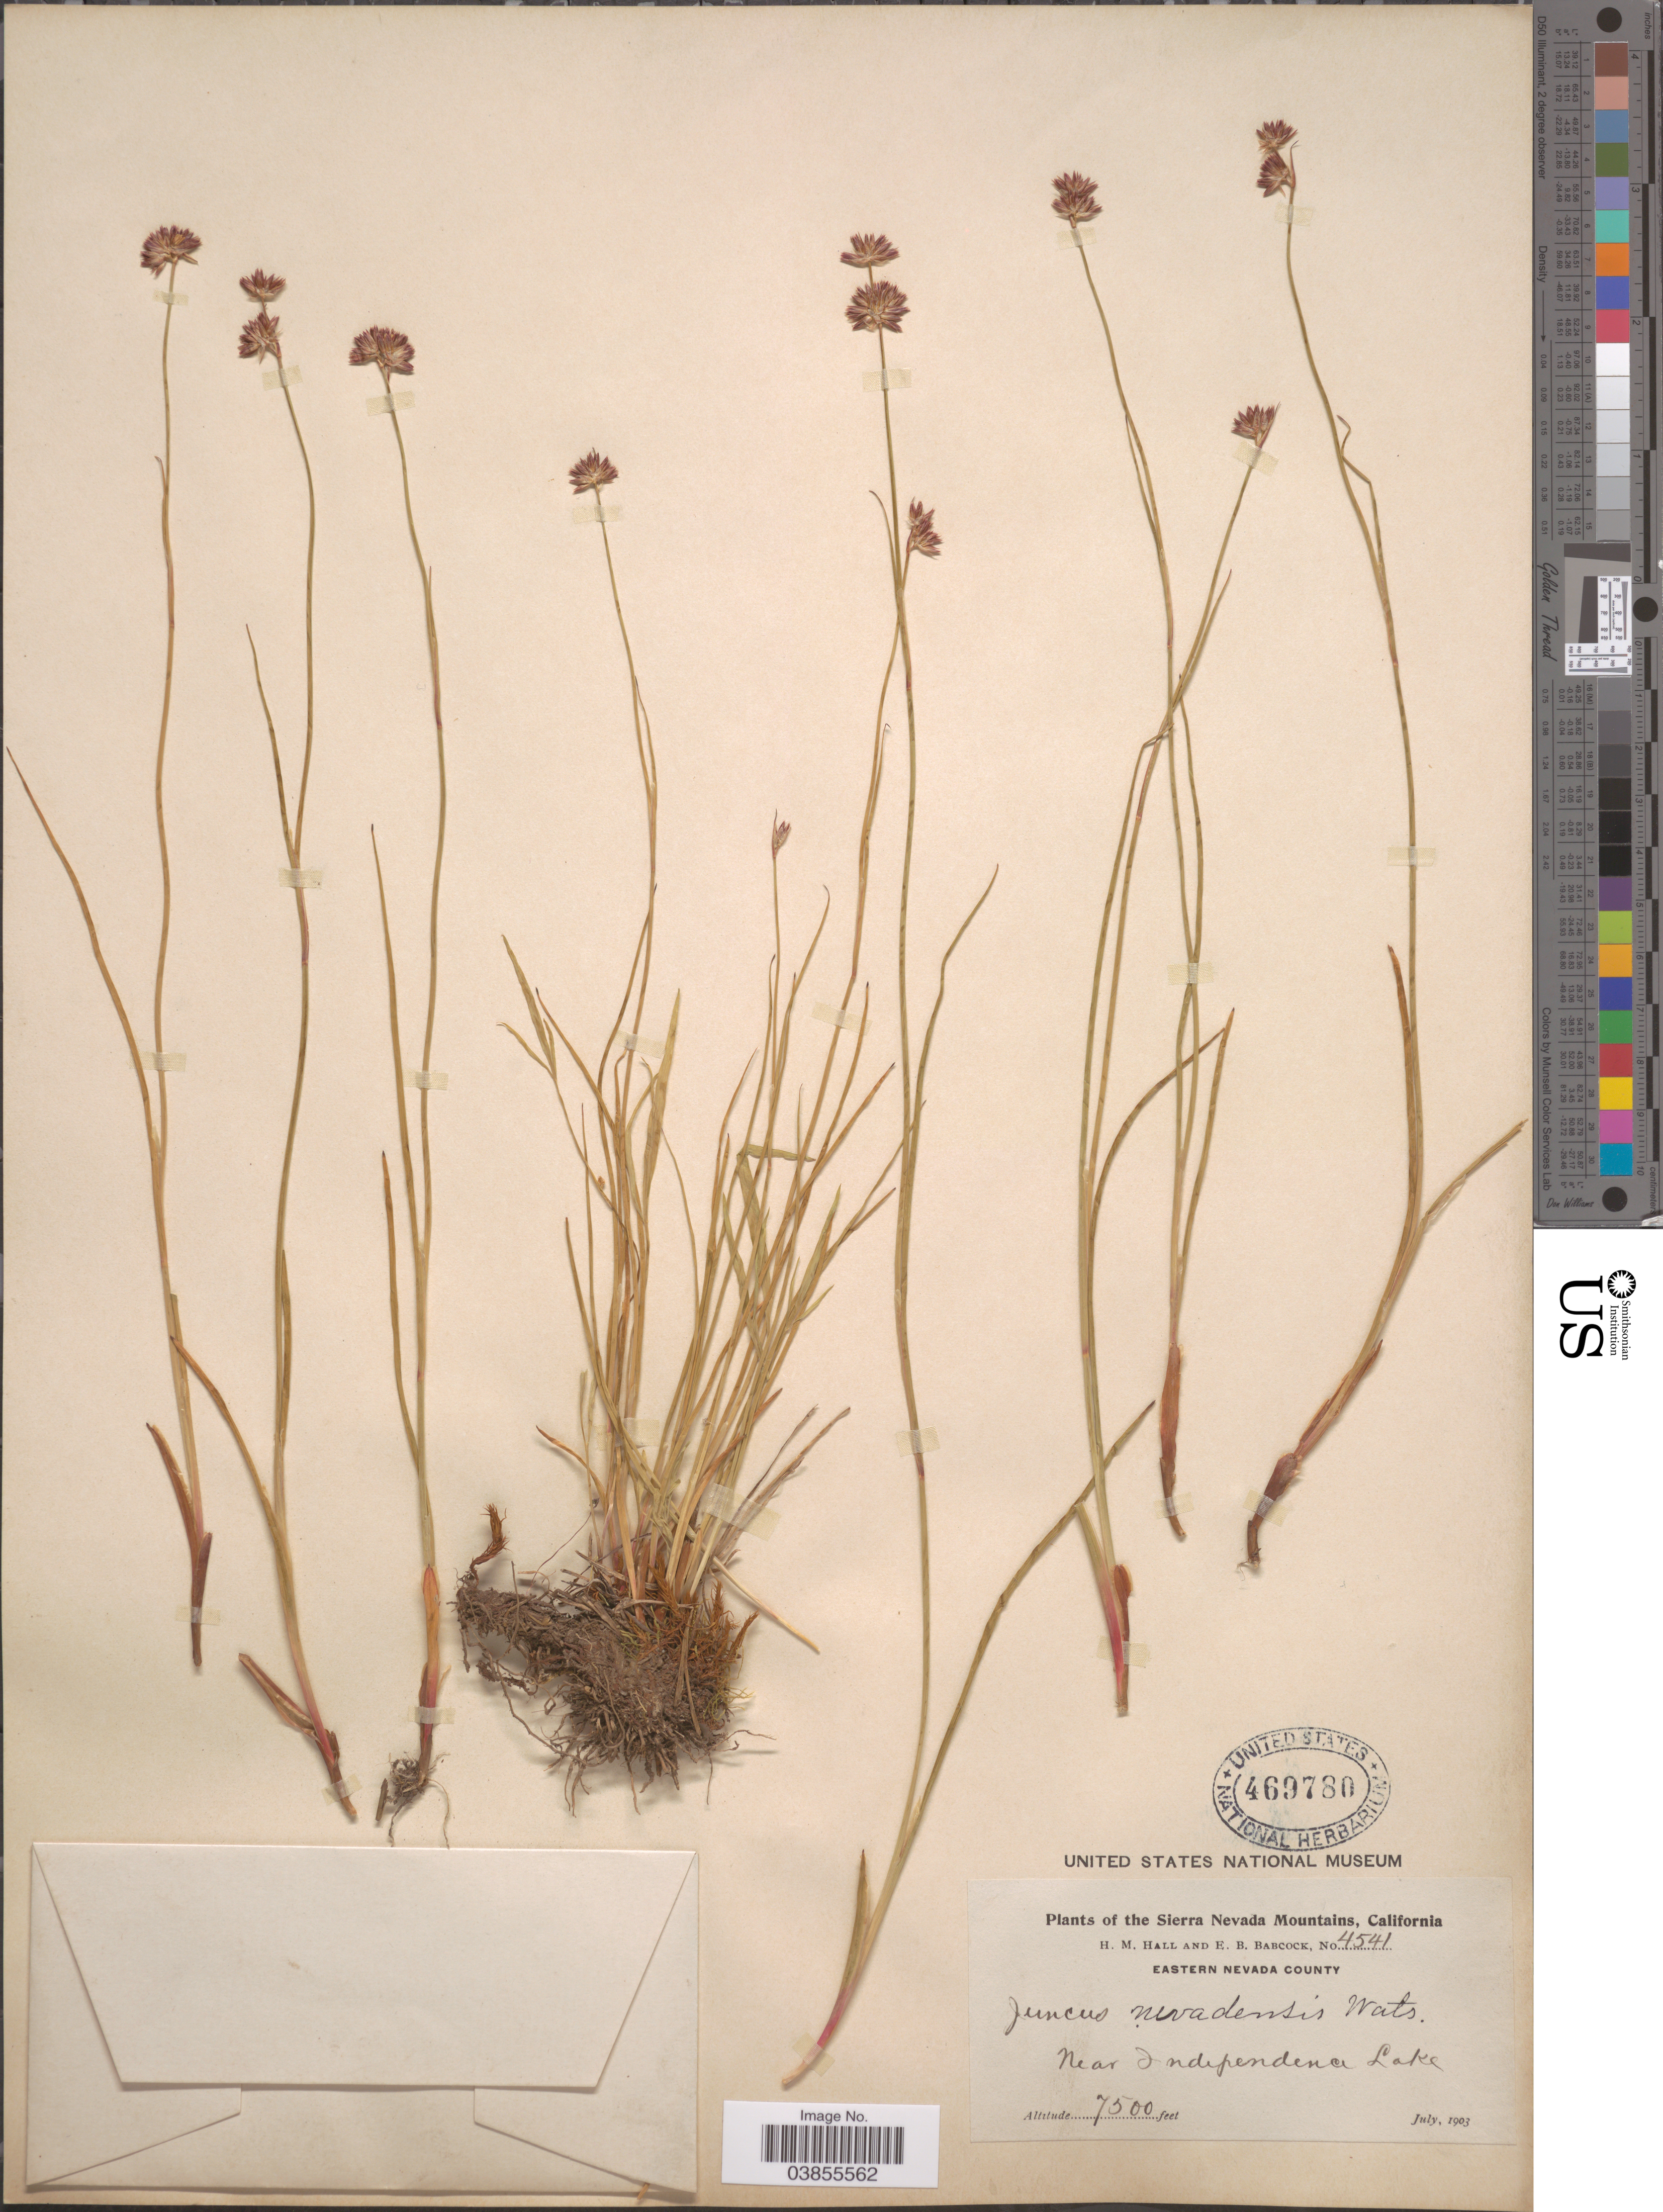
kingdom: Plantae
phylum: Tracheophyta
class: Liliopsida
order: Poales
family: Juncaceae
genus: Juncus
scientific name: Juncus nevadensis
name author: S. Watson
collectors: H. M. Hall & E. B. Babcock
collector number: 4541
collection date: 1903-07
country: United States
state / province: California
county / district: Nevada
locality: The Sierra Nevada Mountains. Eastern Nevada County. Near Independence Lake.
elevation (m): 2286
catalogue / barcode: US 469780